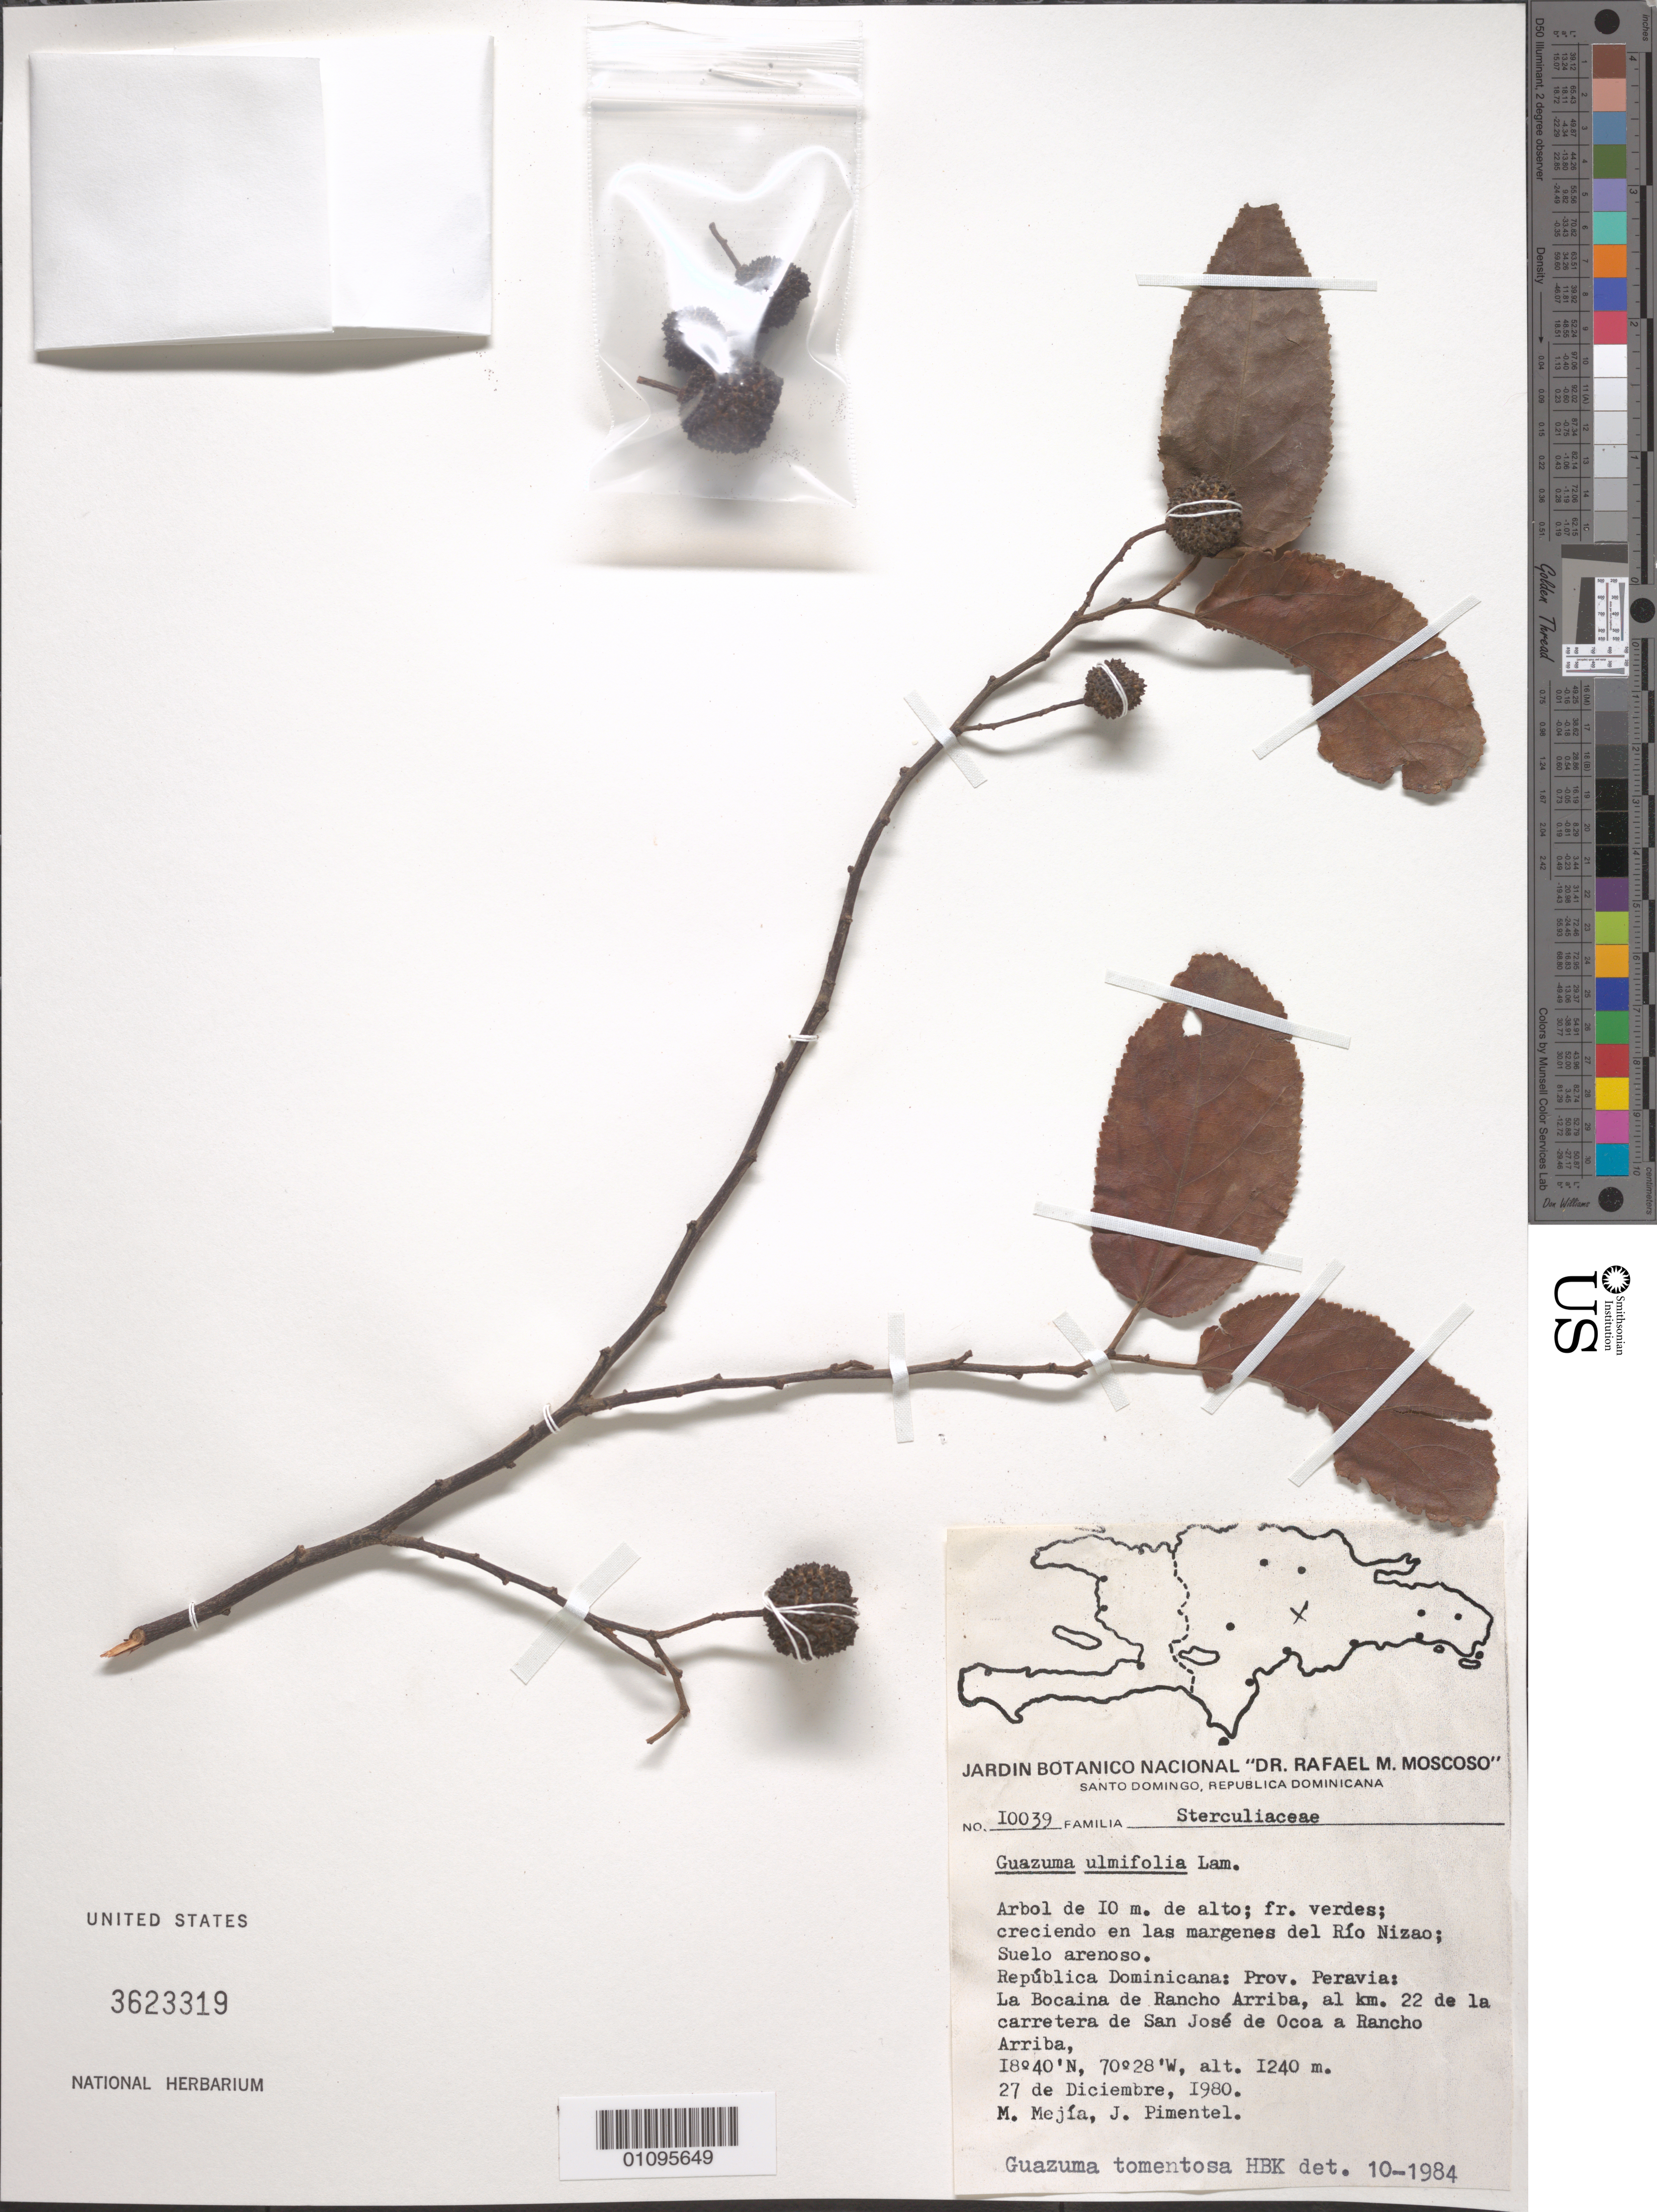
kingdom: Plantae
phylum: Tracheophyta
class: Magnoliopsida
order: Malvales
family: Malvaceae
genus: Guazuma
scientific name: Guazuma ulmifolia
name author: Lam.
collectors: M. Mejia & T. A. Zanoni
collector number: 10039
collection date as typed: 27 Dec 1980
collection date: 1980-12-27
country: Dominican Republic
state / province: Peravia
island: Hispaniola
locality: La Bocaina de Rancho Arriba, al km 22 de la carretera de San José de Ocoa a Rancho Arriba. Magenes del Río Nizao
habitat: Suelo arenoso; creciendo en las margenes del río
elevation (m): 1240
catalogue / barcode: US 3623319